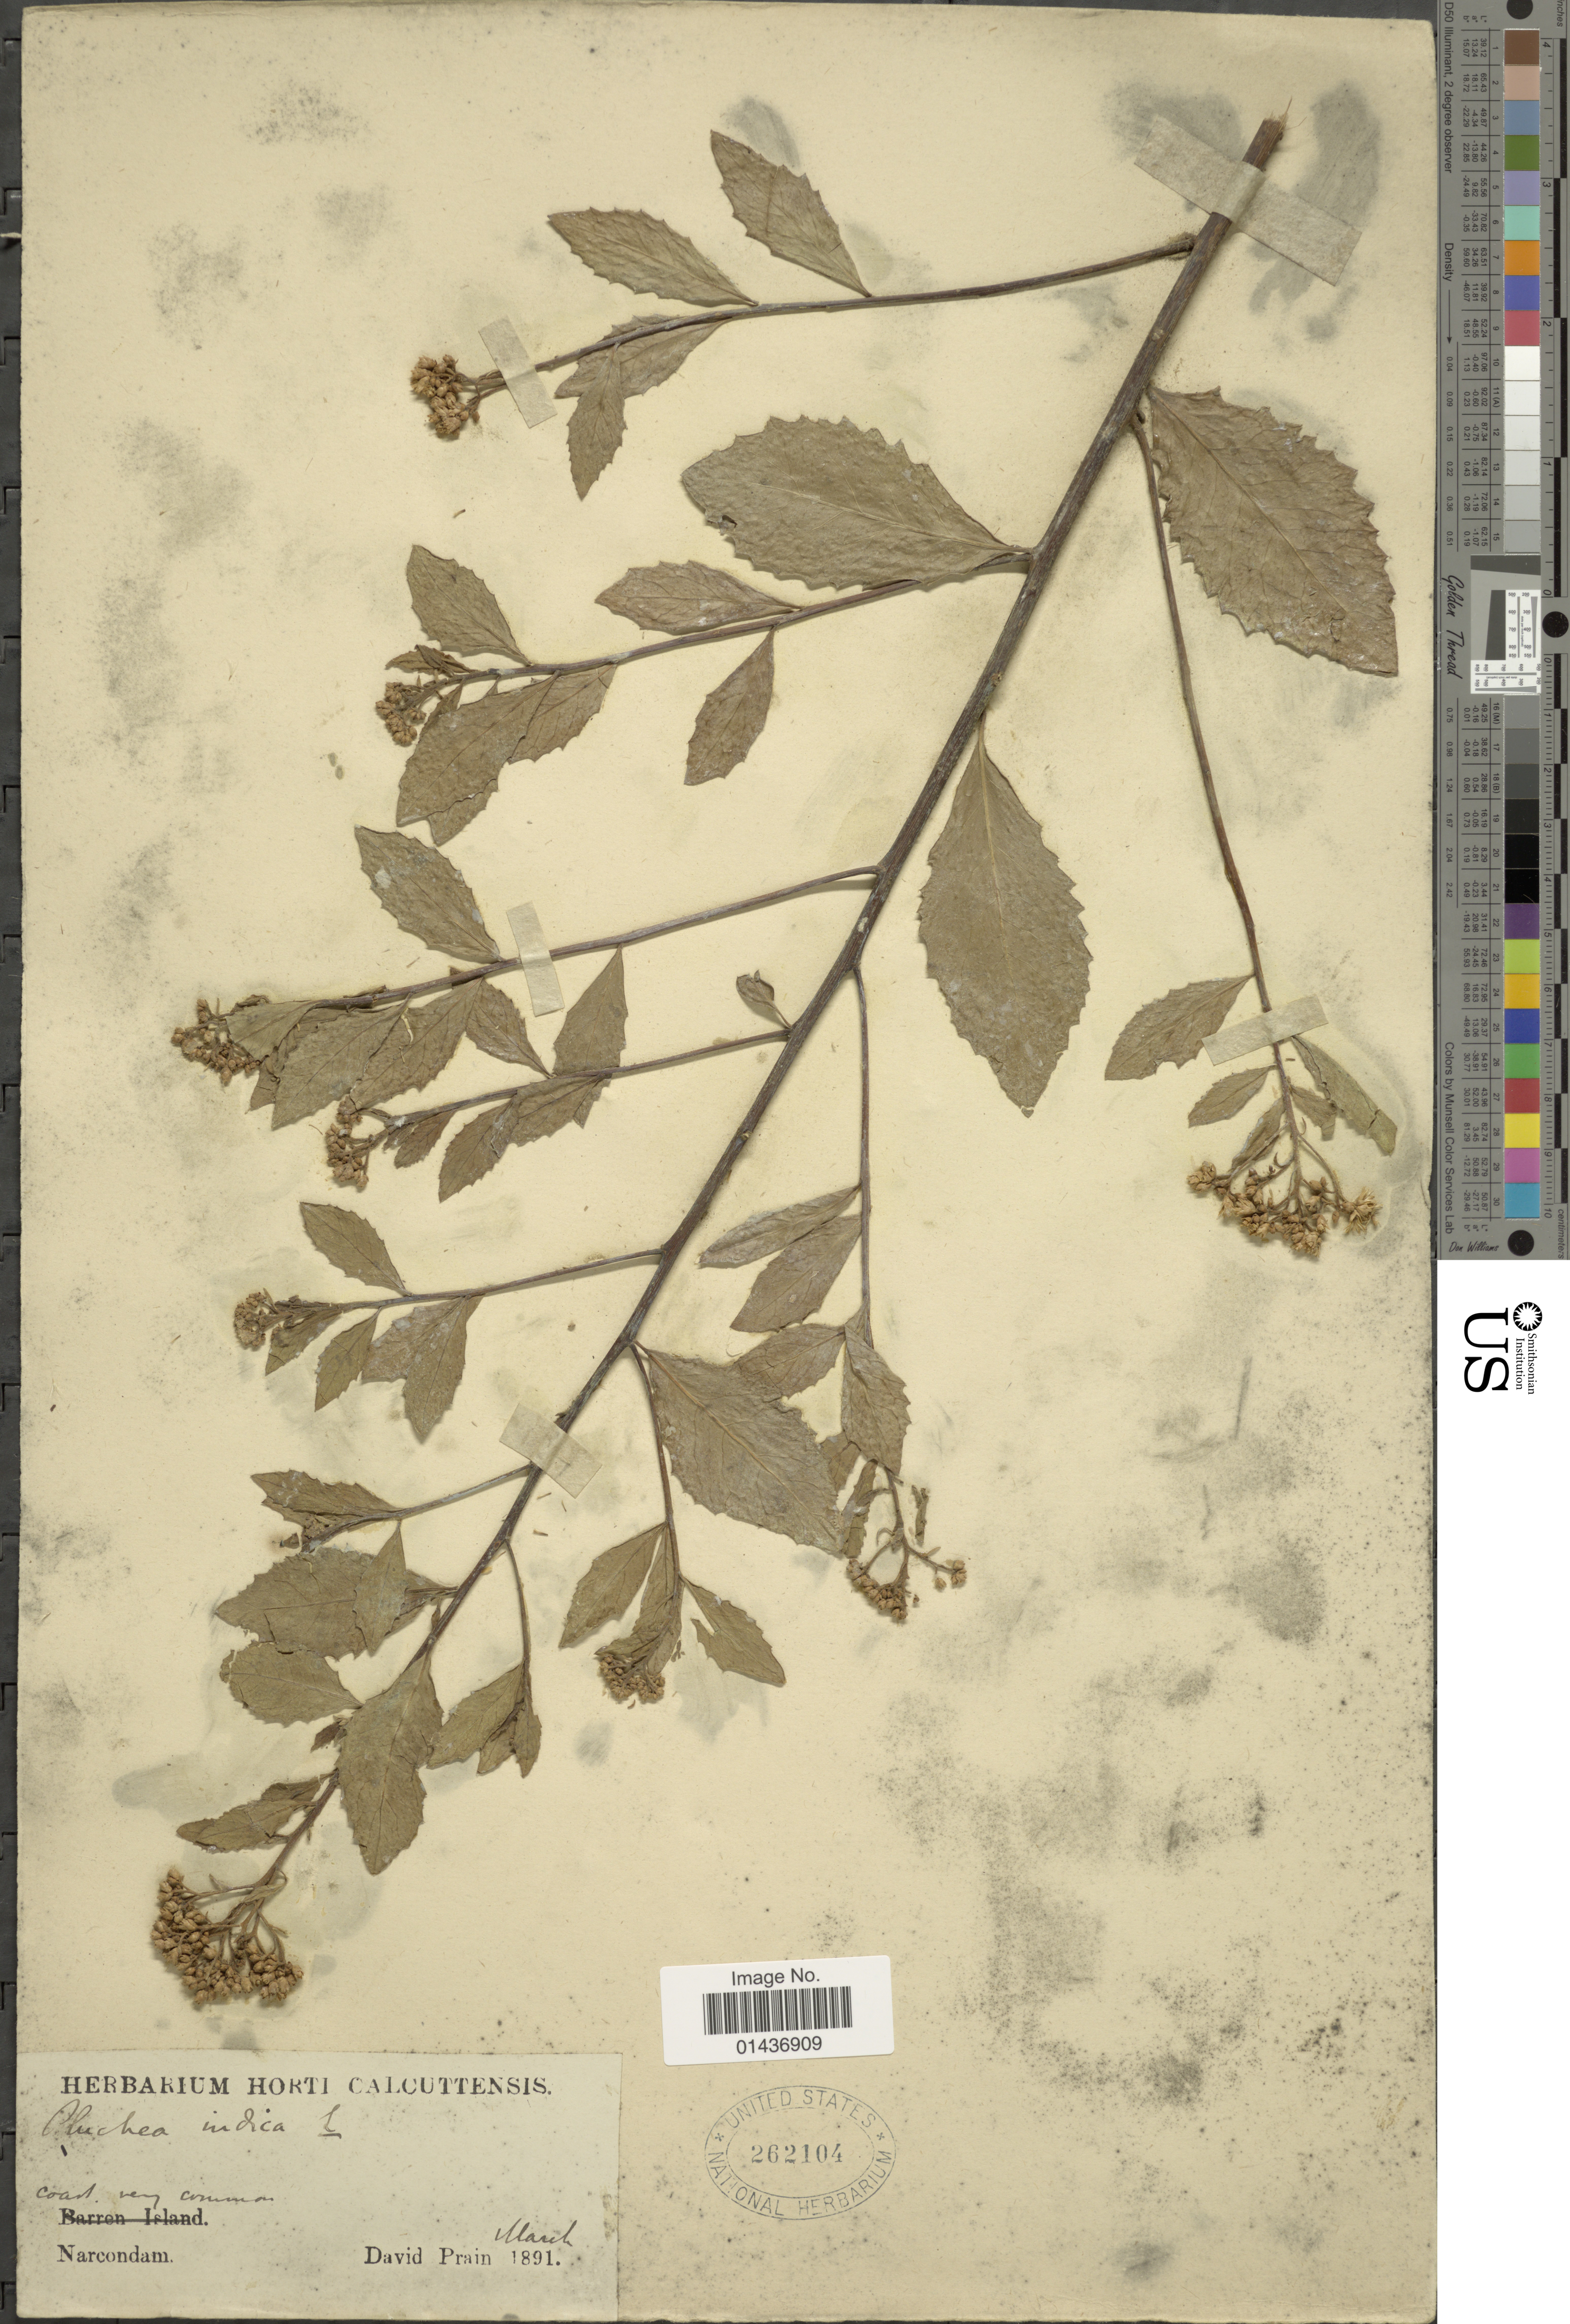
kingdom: Plantae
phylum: Tracheophyta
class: Magnoliopsida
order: Asterales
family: Asteraceae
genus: Pluchea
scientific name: Pluchea indica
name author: (L.) Less.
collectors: D. Prain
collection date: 1891-03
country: India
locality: Narcondam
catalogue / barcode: US 262104